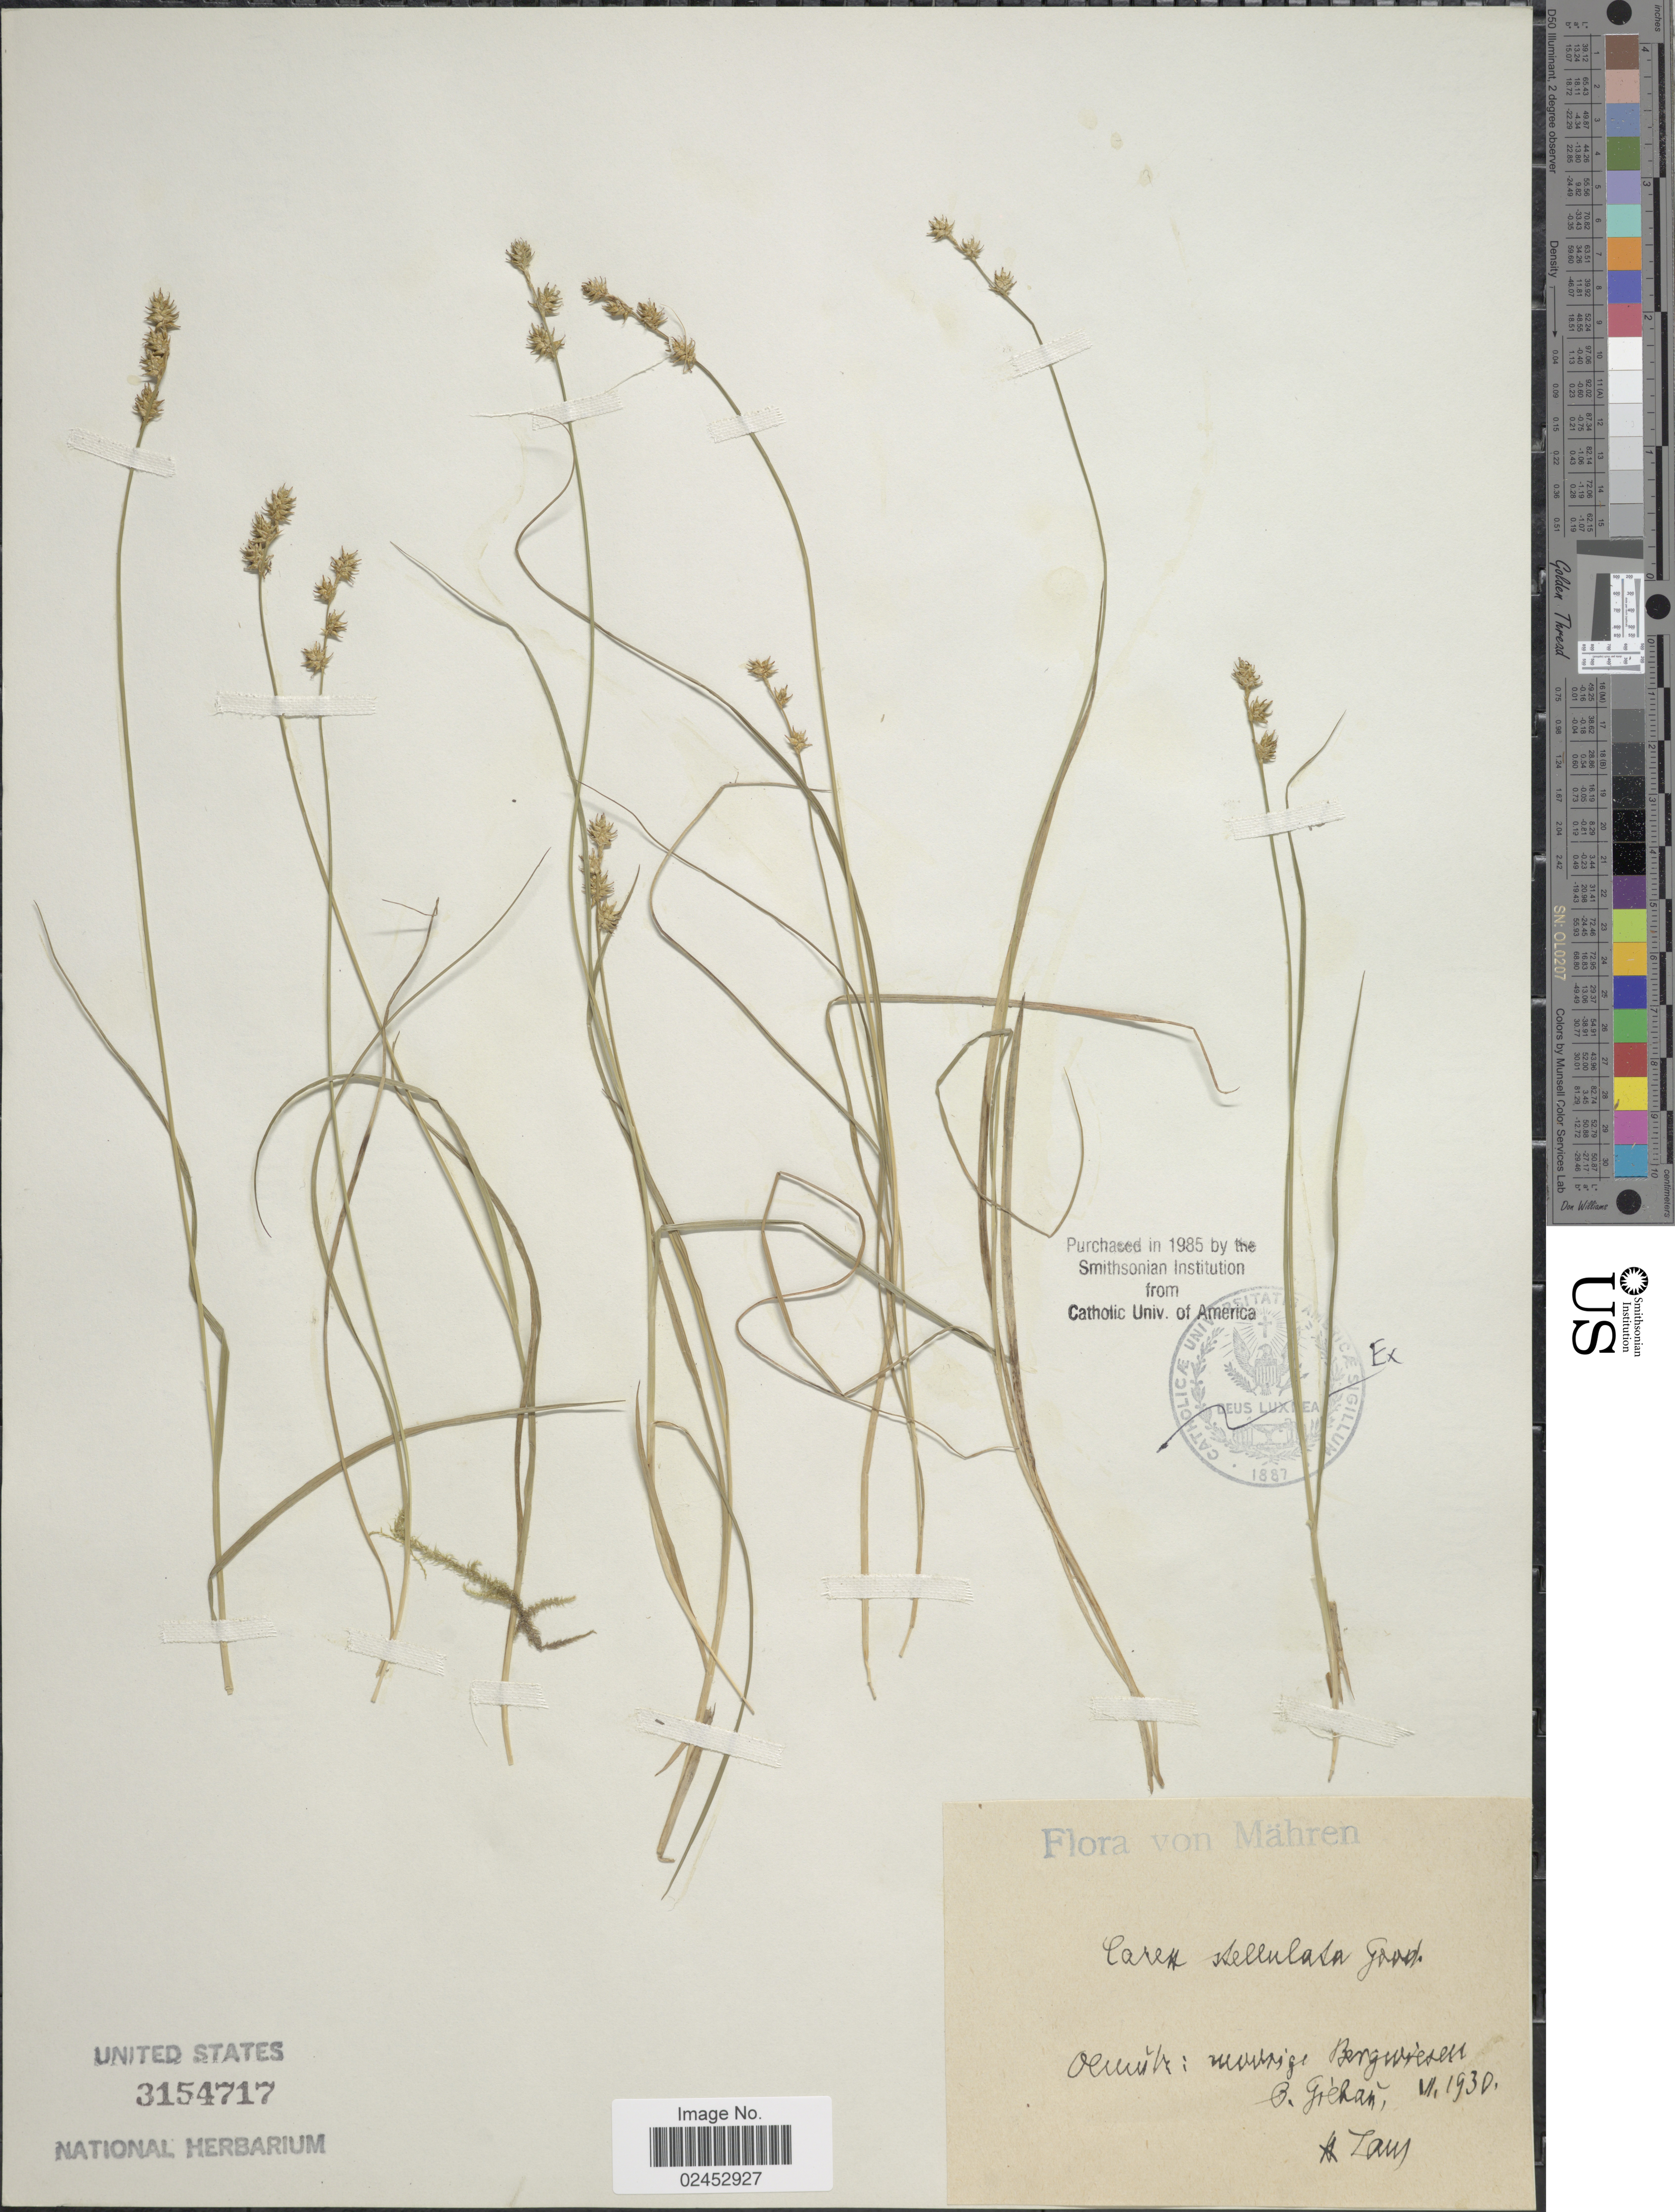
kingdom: Plantae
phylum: Tracheophyta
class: Liliopsida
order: Poales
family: Cyperaceae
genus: Carex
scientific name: Carex echinata subsp. echinata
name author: Murray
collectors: H. Laus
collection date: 1930-06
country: Czechia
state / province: Olomouc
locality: Mahren, Olmutz: neudrige Bergwiesen O. Grehan. [interpreted]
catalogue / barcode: US 3154717